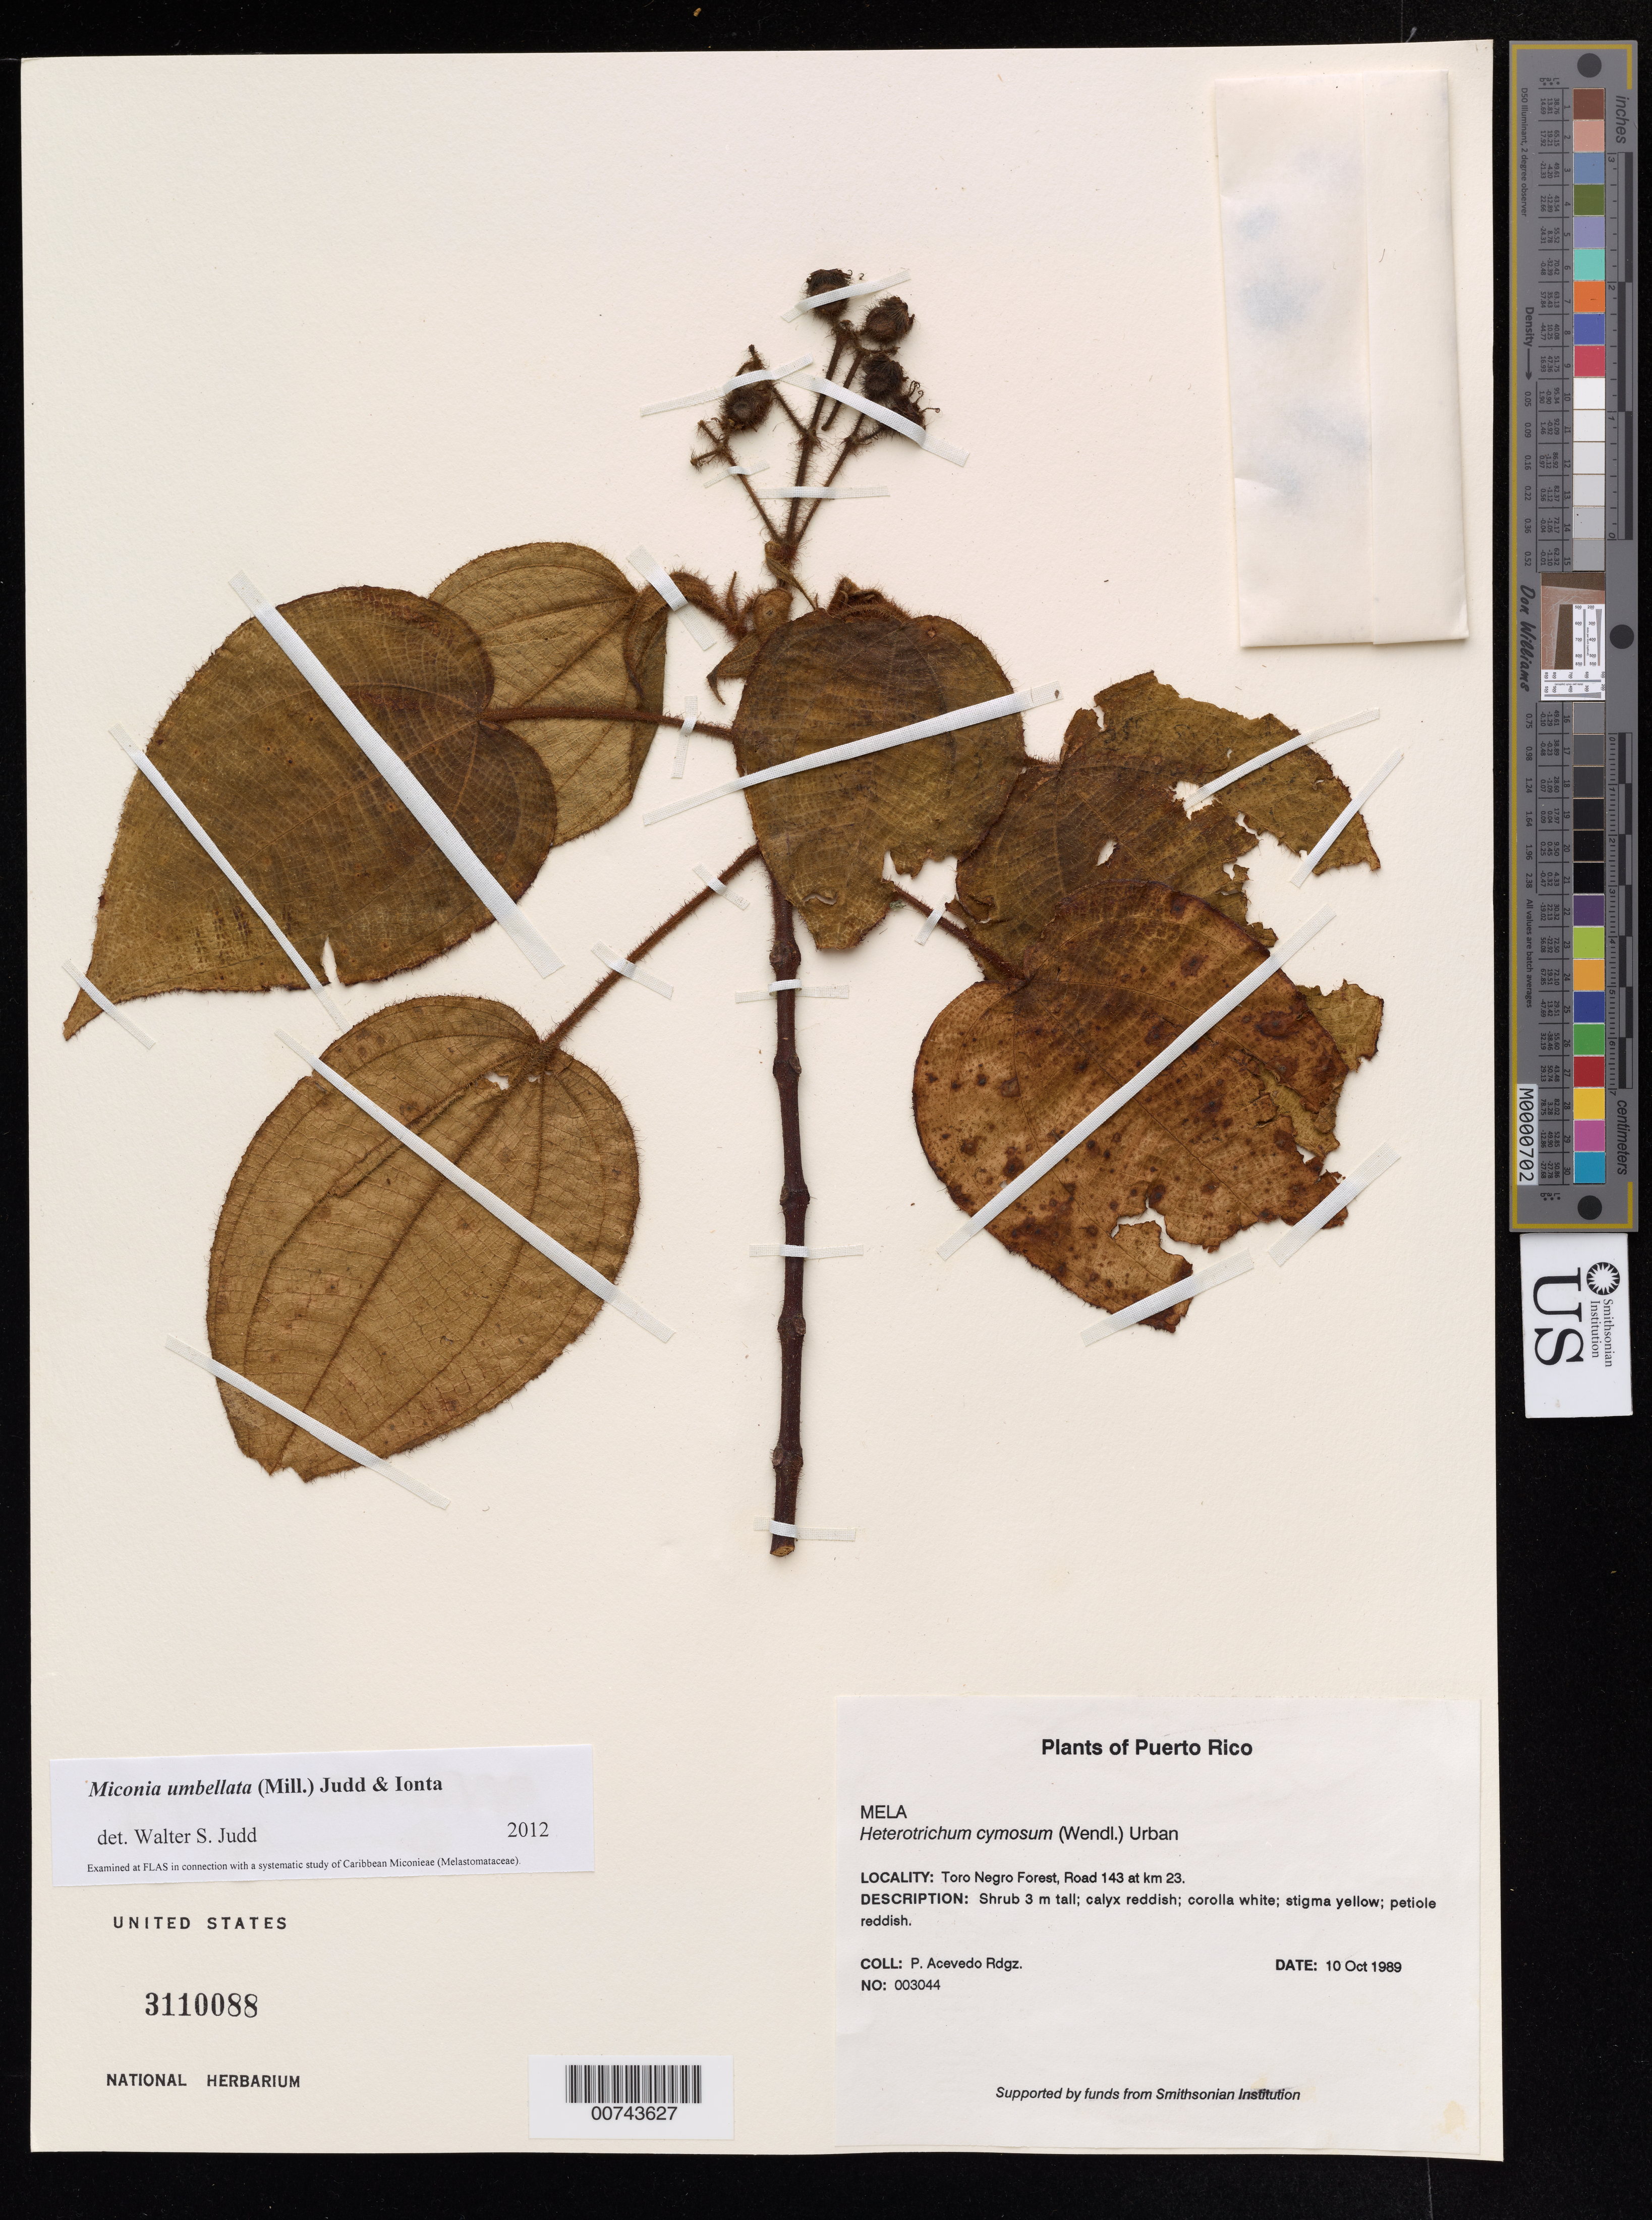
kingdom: Plantae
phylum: Tracheophyta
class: Magnoliopsida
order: Myrtales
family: Melastomataceae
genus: Miconia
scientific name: Miconia umbellata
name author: (Mill.) Judd & Ionta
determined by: Judd, Walter S.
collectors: P. Acevedo-Rodr.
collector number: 3044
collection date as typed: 10 Oct 1989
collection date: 1989-10-10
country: Puerto Rico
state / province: Jayuya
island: Puerto Rico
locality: Jayuya; Toro Negro Forest, Road 143 at km 23.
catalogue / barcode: US 3110088